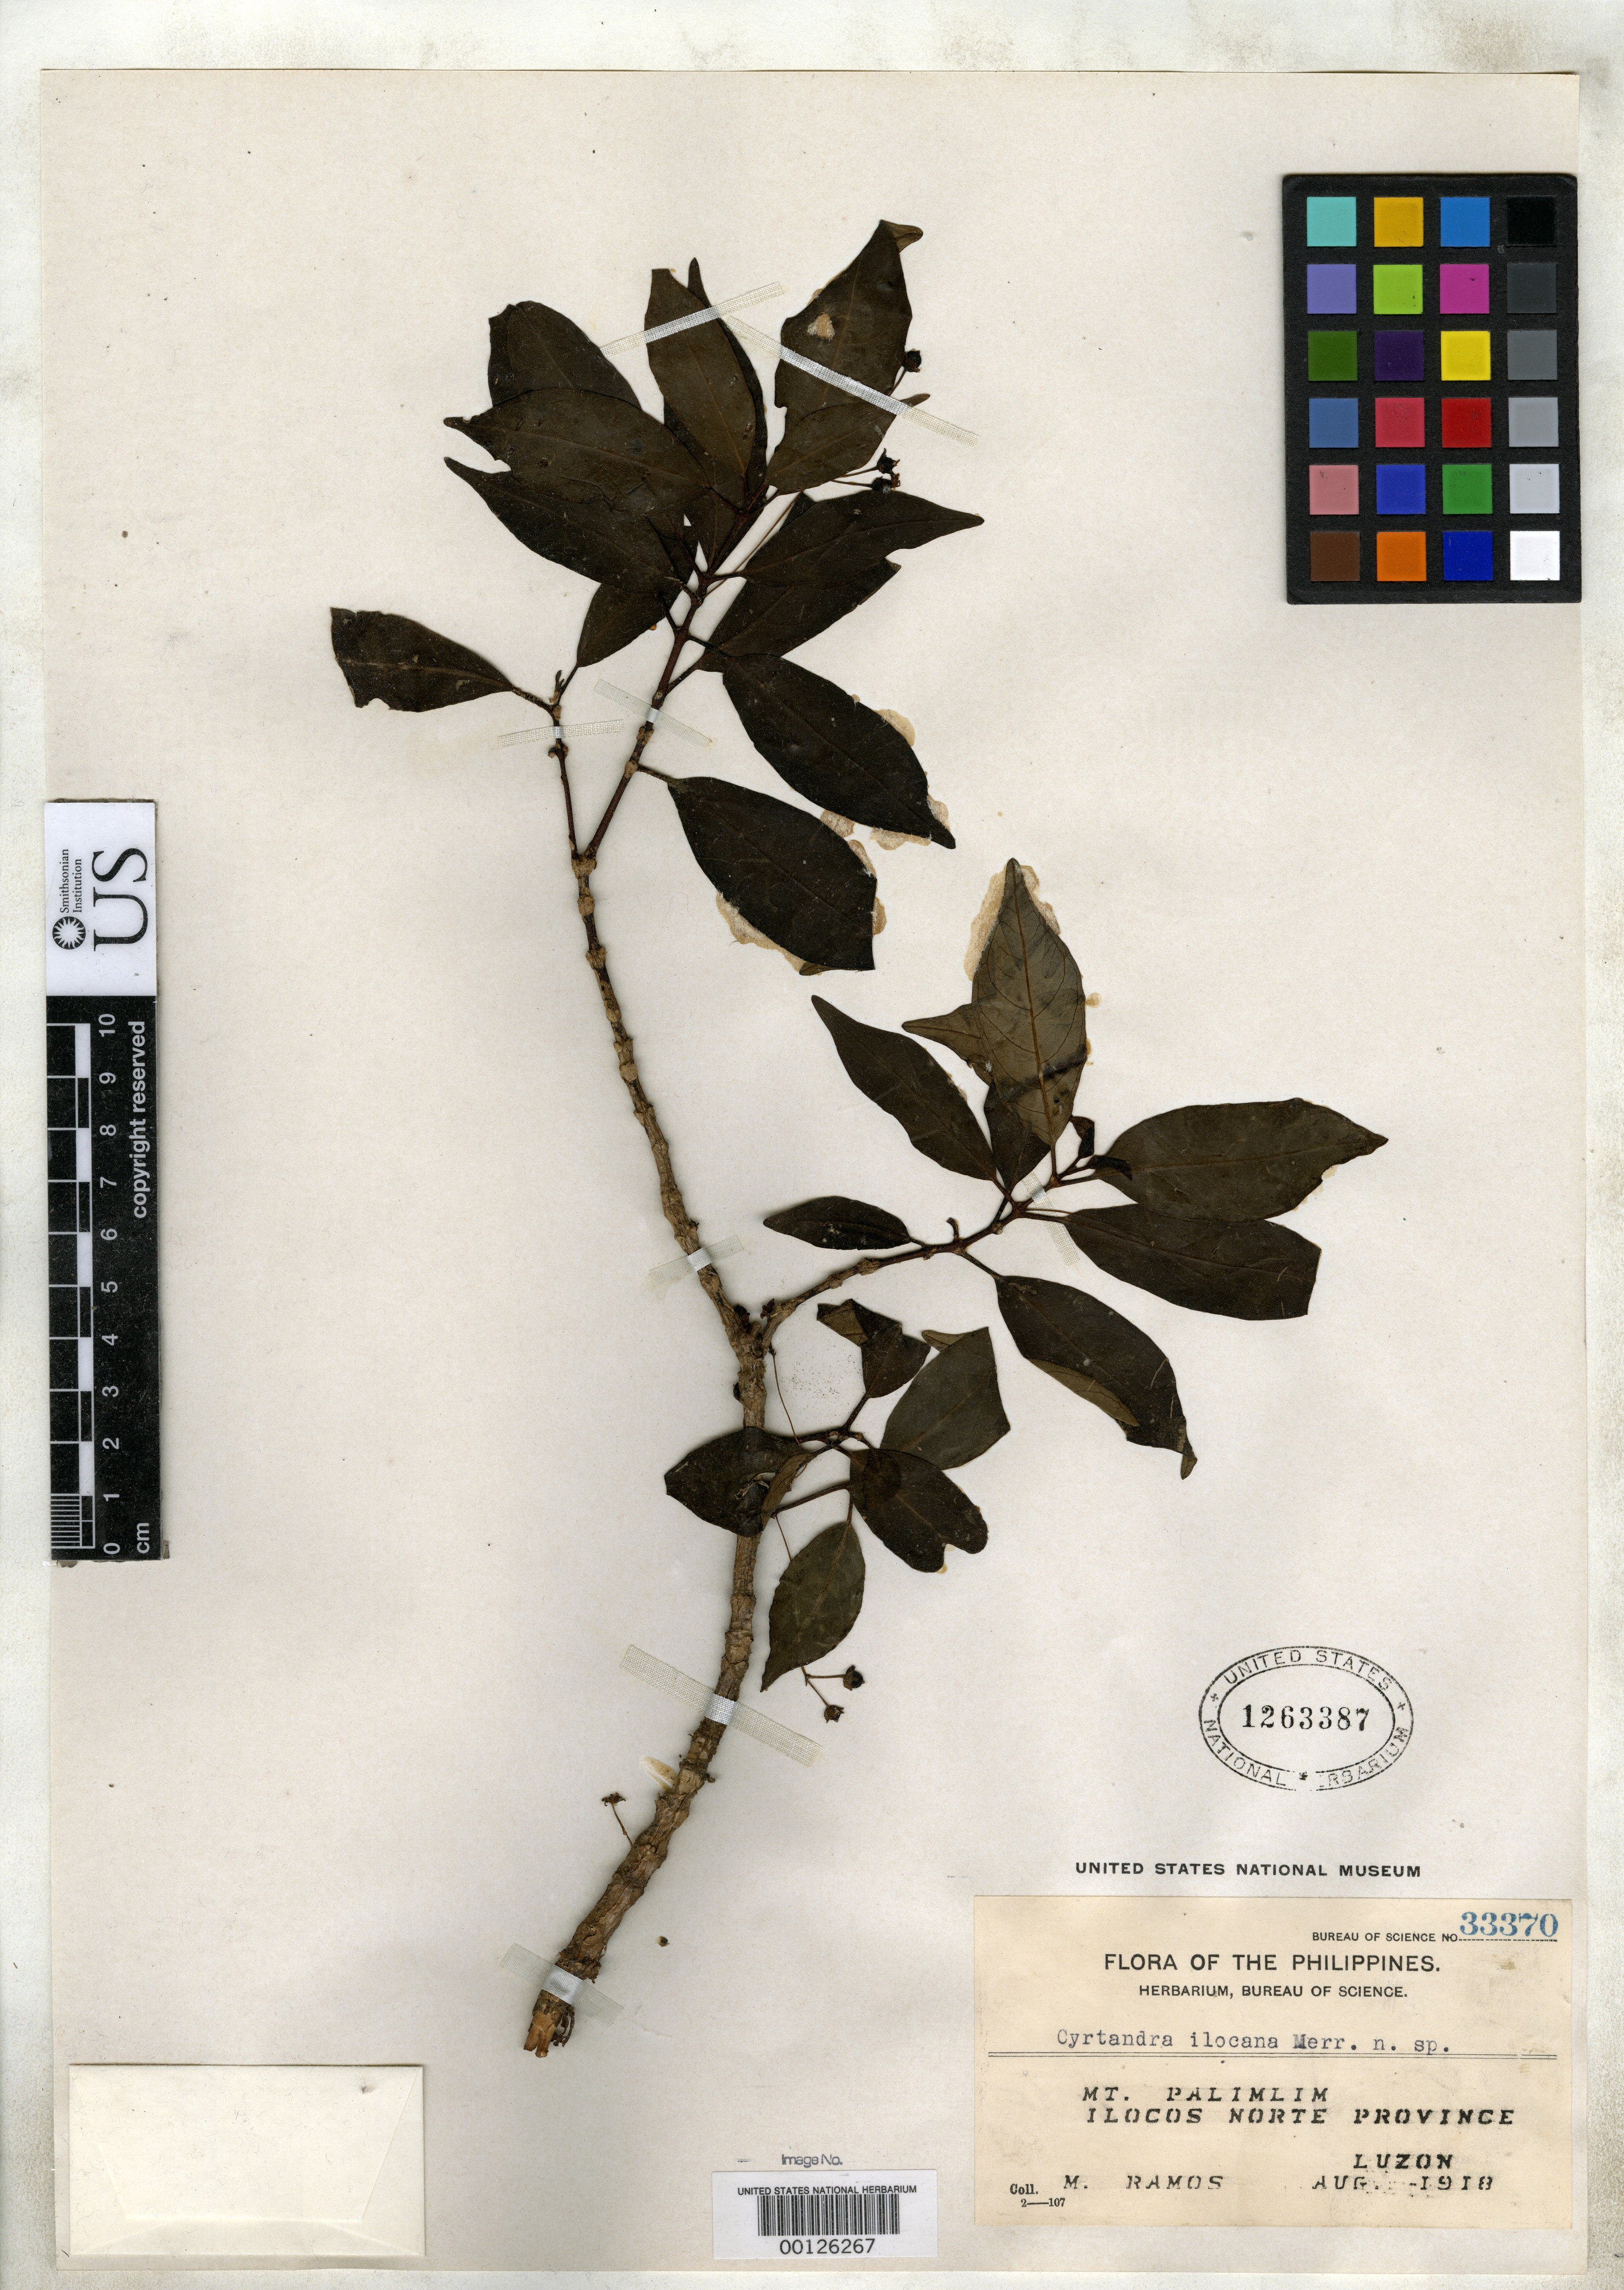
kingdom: Plantae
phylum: Tracheophyta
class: Magnoliopsida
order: Lamiales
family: Gesneriaceae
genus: Cyrtandra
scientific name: Cyrtandra ilocana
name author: Merr.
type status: Isolectotype; Type Collection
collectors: M. Ramos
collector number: Bur. Sci. 33370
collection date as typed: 21 Aug 1918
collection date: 1918-08-21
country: Philippines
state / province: Ilocos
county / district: Ilocos Norte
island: Luzon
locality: Mt. Palimlim.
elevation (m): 1050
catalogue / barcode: US 1263387